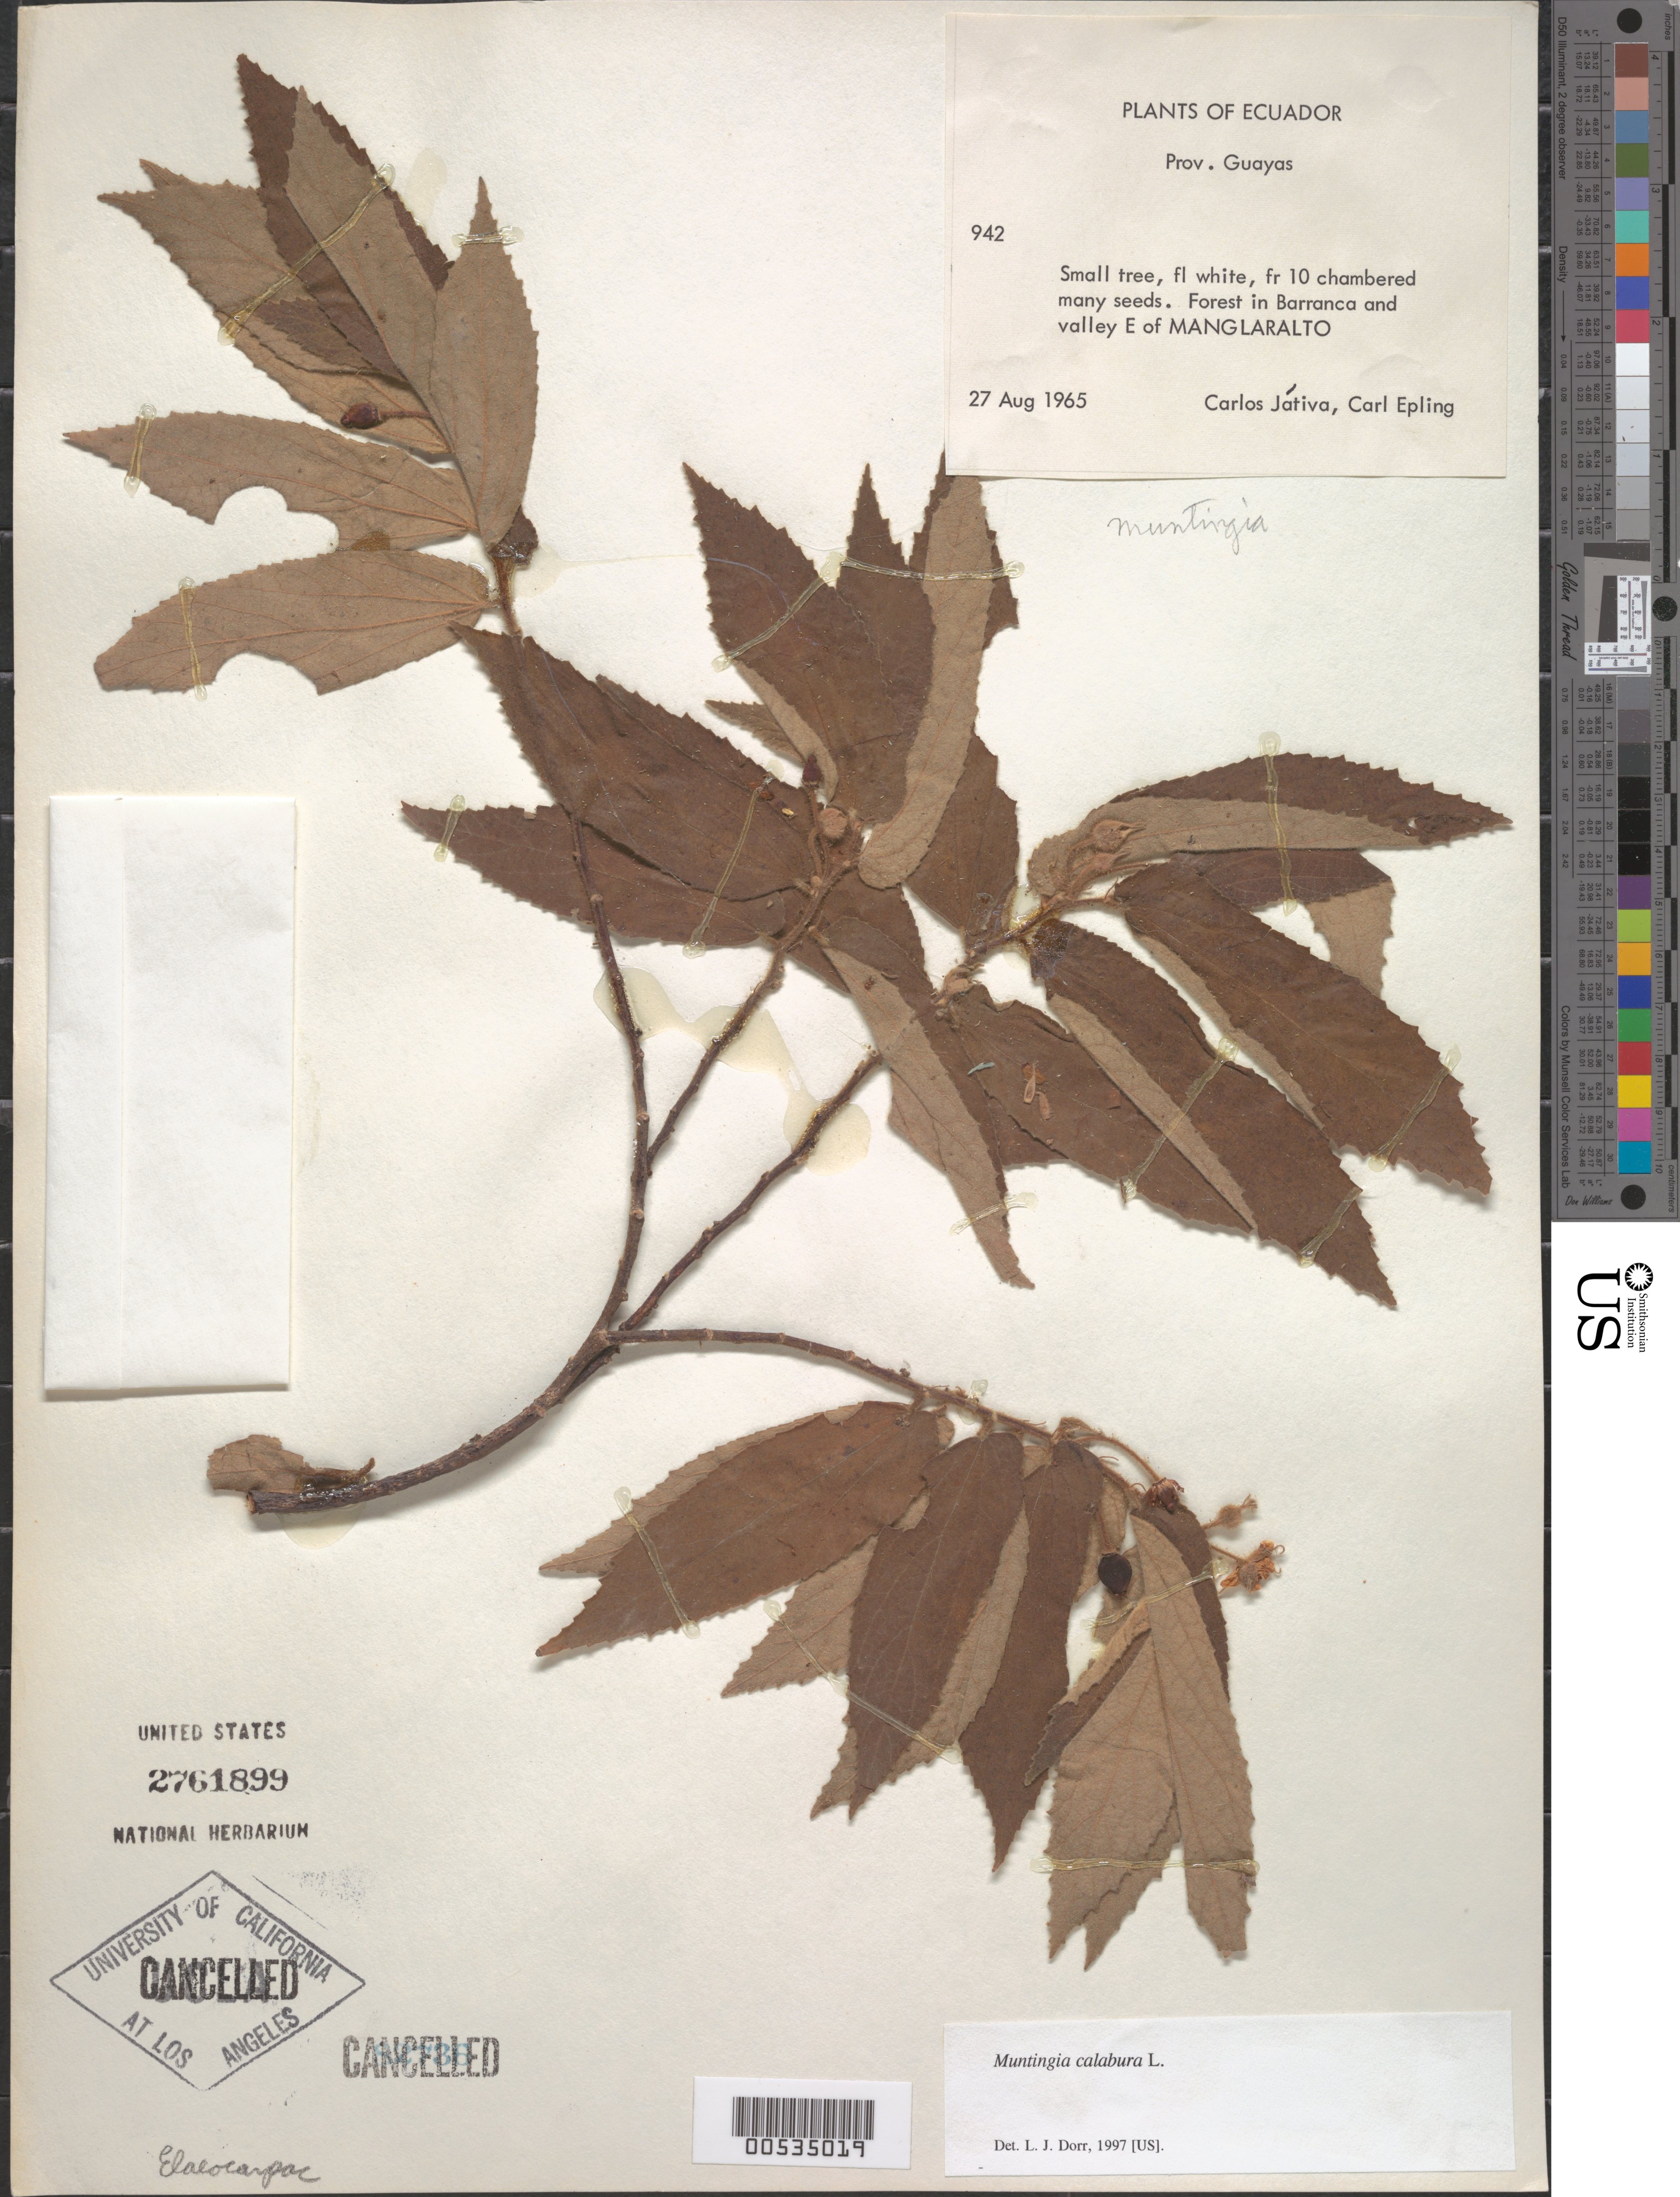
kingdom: Plantae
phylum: Tracheophyta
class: Magnoliopsida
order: Malvales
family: Muntingiaceae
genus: Muntingia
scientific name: Muntingia calabura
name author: L.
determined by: Dorr, L. J., (BOT), Smithsonian Institution - National Museum of Natural History (UNITED STATES)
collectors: C. D. Játiva & C. C. Epling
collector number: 942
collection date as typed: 27 Aug 1965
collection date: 1965-08-27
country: Ecuador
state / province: Guayas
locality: Forest in Barranca and Valley E of Manglaralto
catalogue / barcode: US 2761899